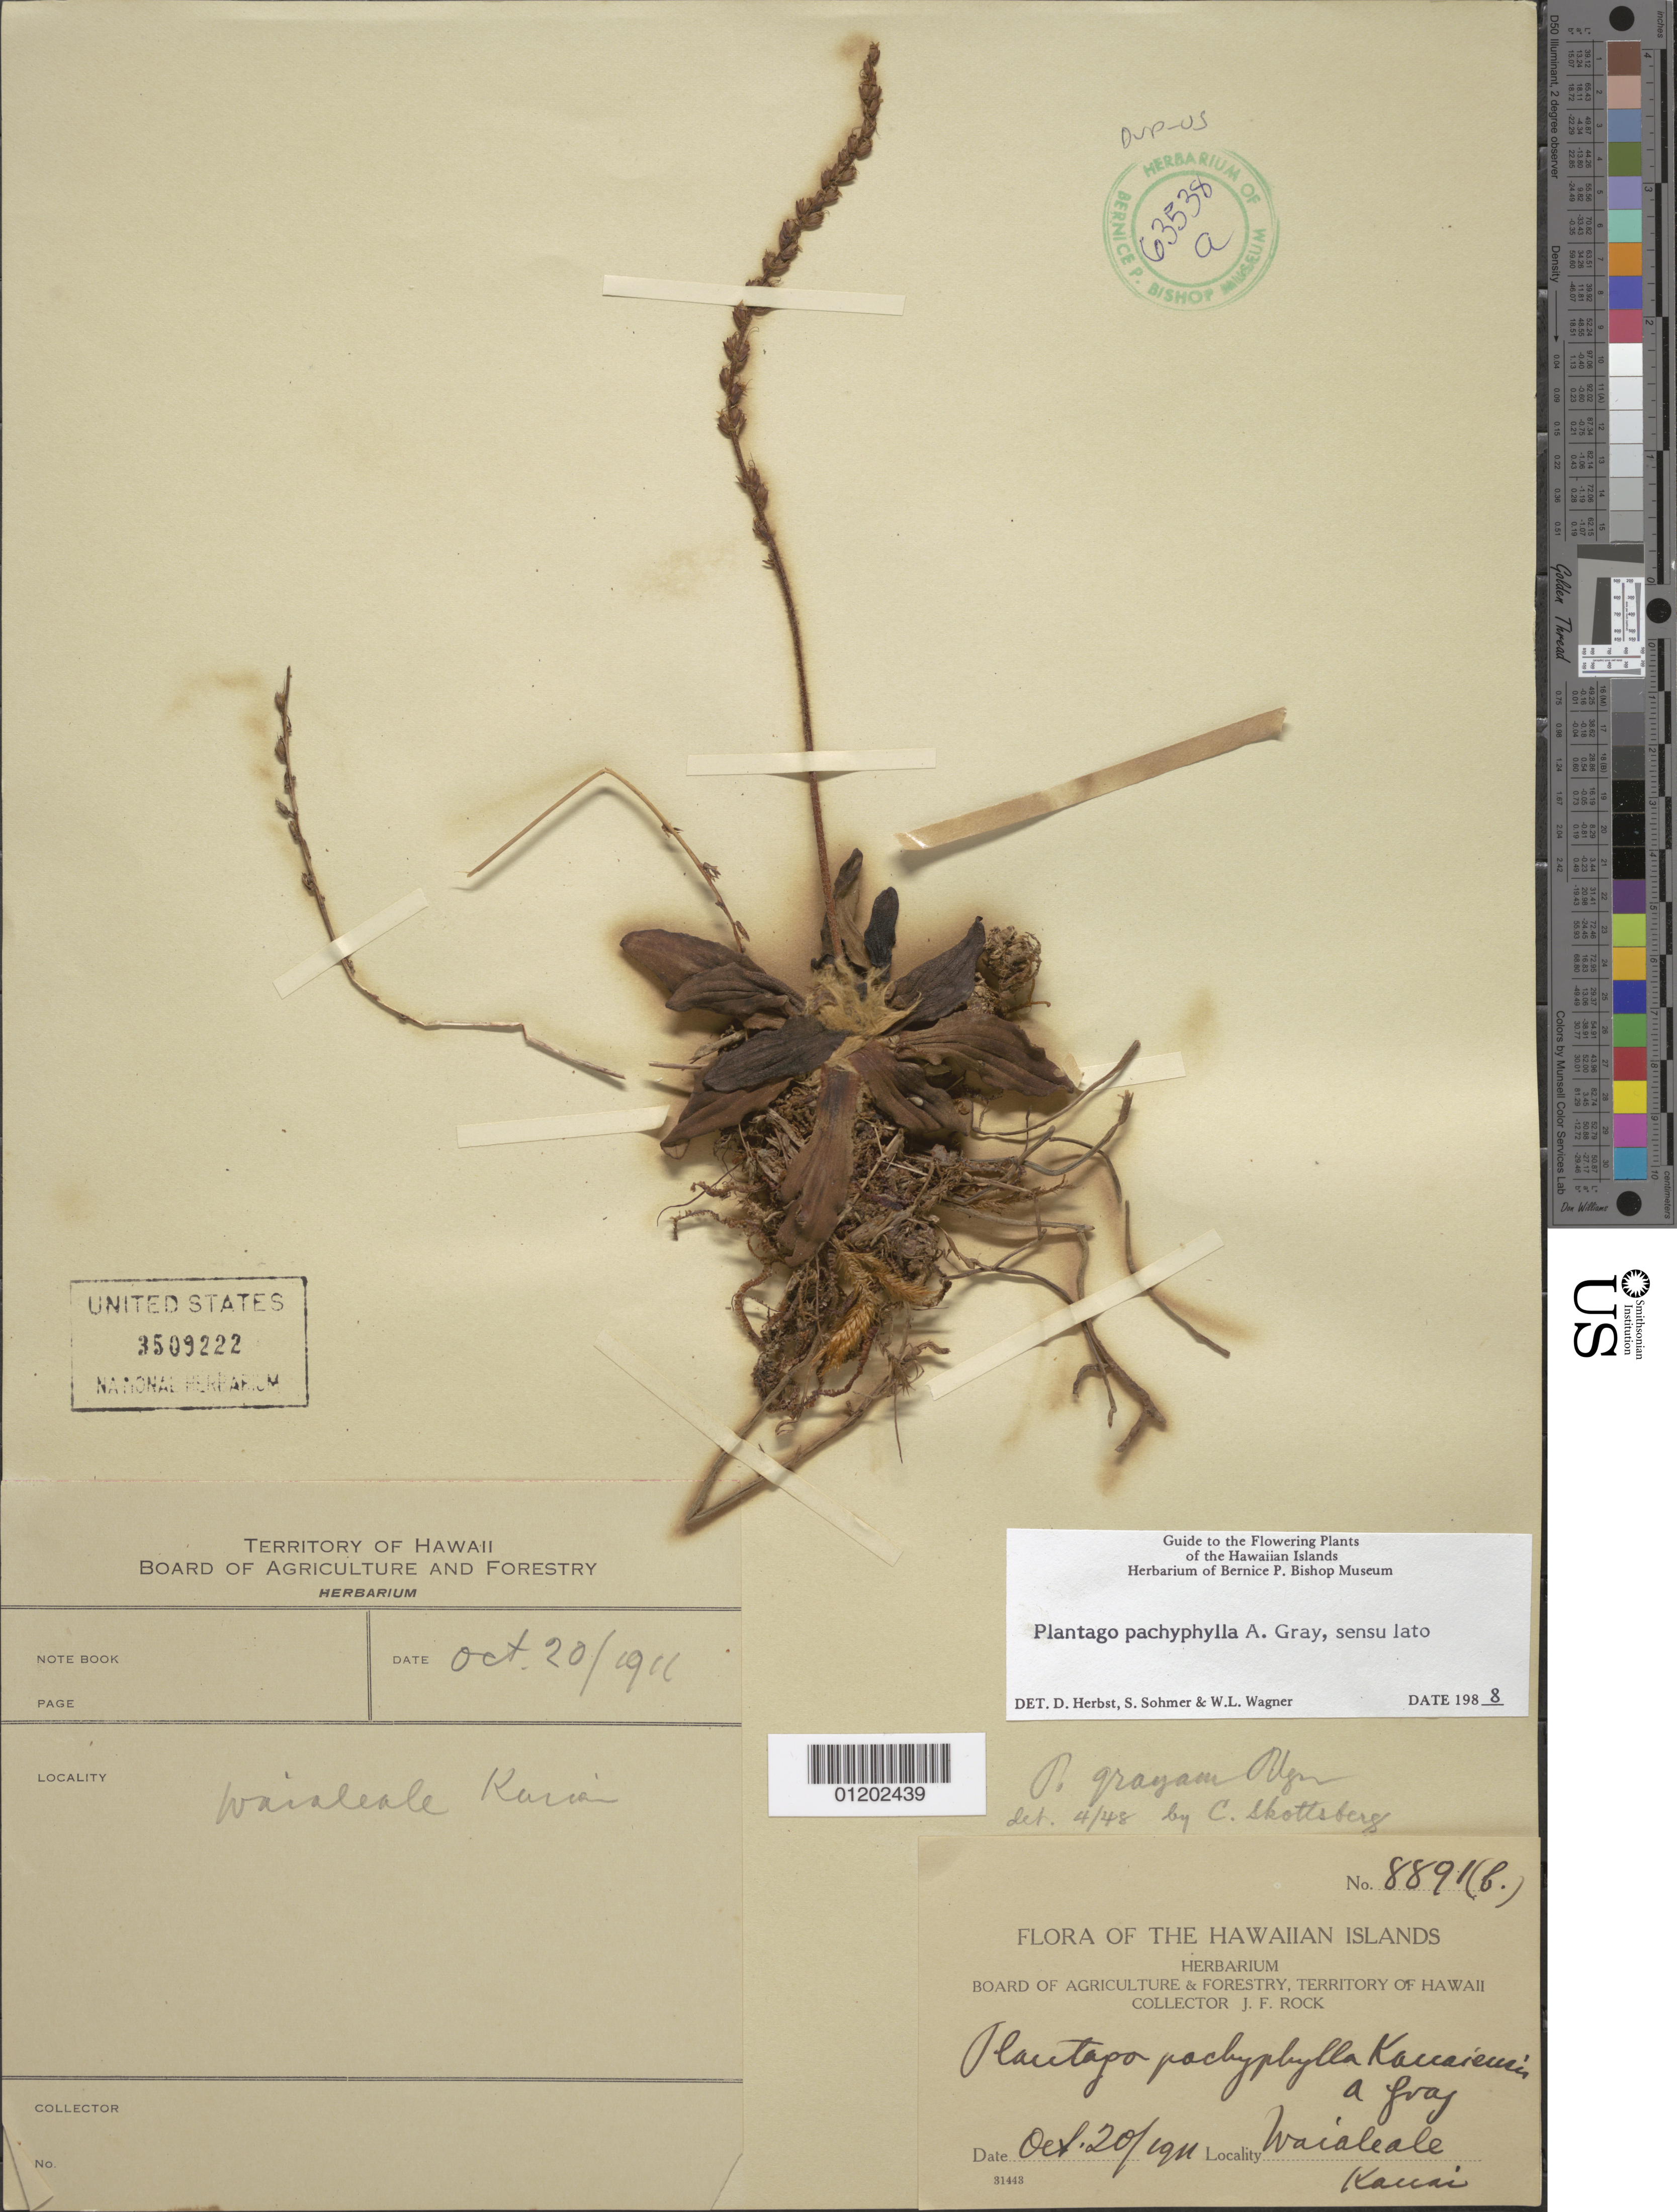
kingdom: Plantae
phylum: Tracheophyta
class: Magnoliopsida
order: Lamiales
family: Plantaginaceae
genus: Plantago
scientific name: Plantago pachyphylla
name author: A. Gray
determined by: Herbst, D. R.; Sohmer, S. H.; Wagner, W. L.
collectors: J. F. Rock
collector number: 8891b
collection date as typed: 20 Oct 1911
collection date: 1911-10-20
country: United States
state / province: Hawaii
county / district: Kauai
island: Kaua'i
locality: Waialeale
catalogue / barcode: US 3509222